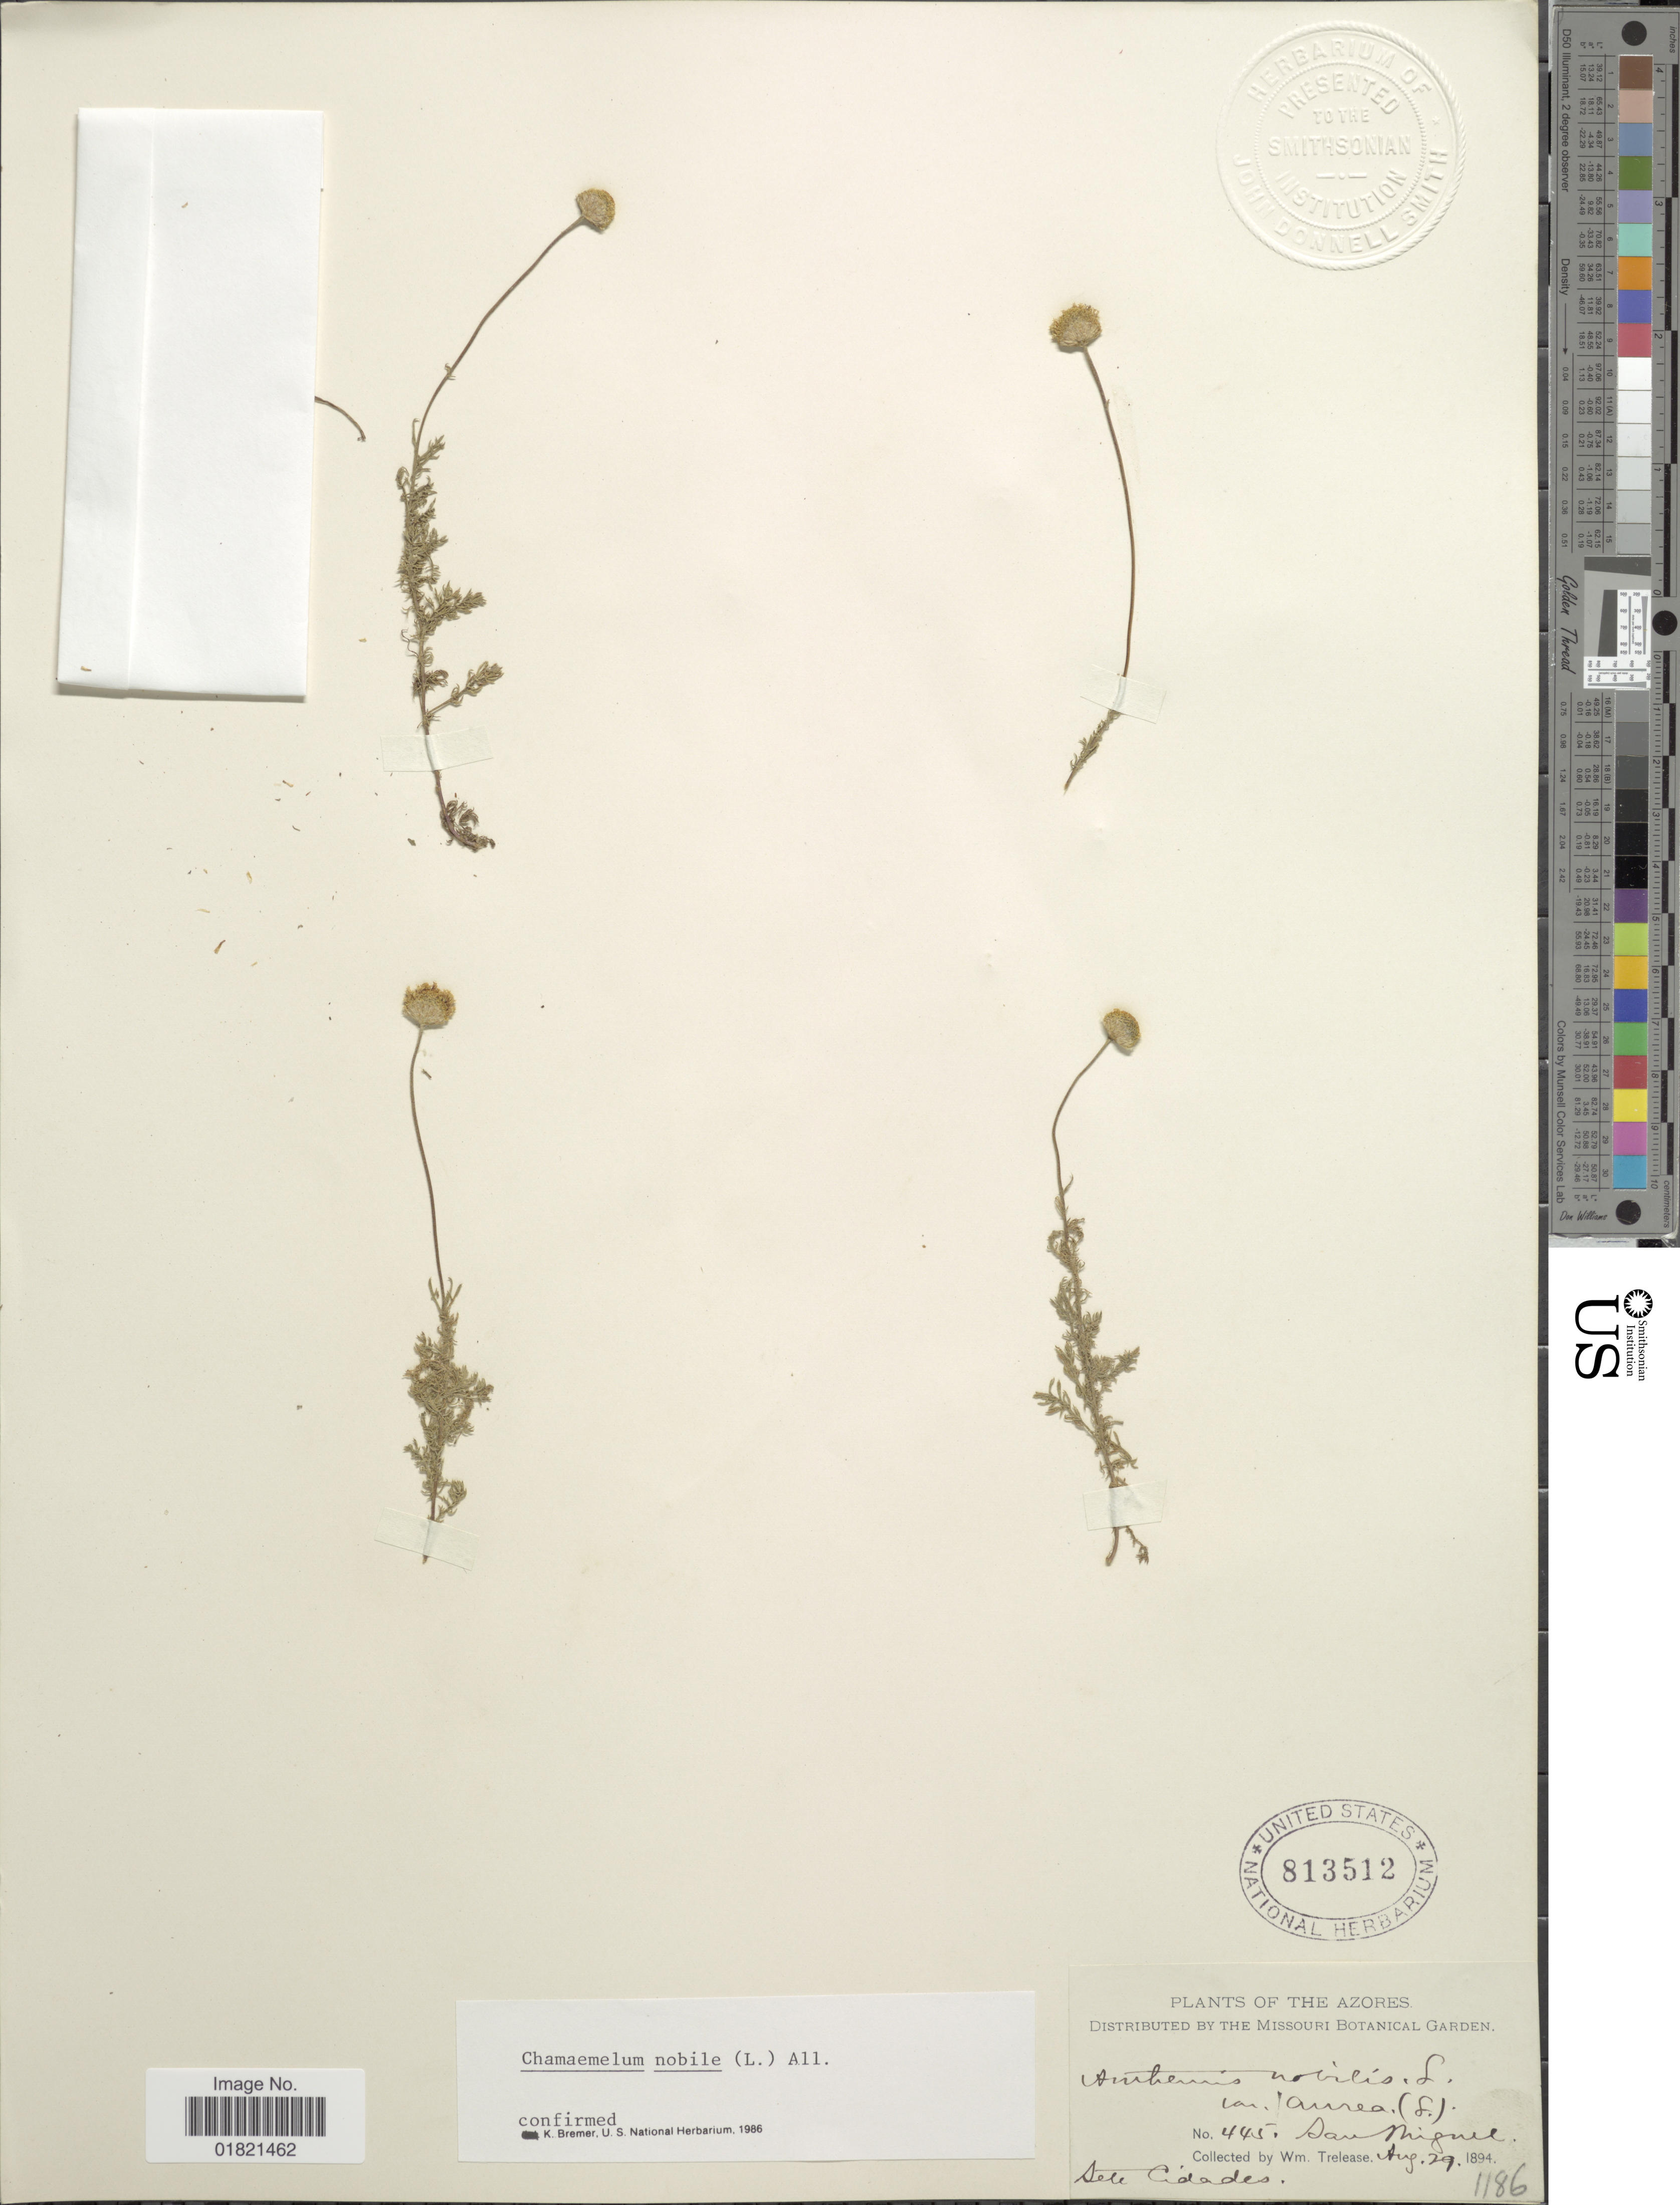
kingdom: Plantae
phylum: Tracheophyta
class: Magnoliopsida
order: Asterales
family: Asteraceae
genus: Chamaemelum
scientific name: Chamaemelum nobile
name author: (L.) All.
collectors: W. Trelease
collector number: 445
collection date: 1894-08-29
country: Portugal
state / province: Azores (Aut. Reg.)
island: São Miguel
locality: San Miguel, Sete Cidades [unsure placement]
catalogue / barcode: US 813512